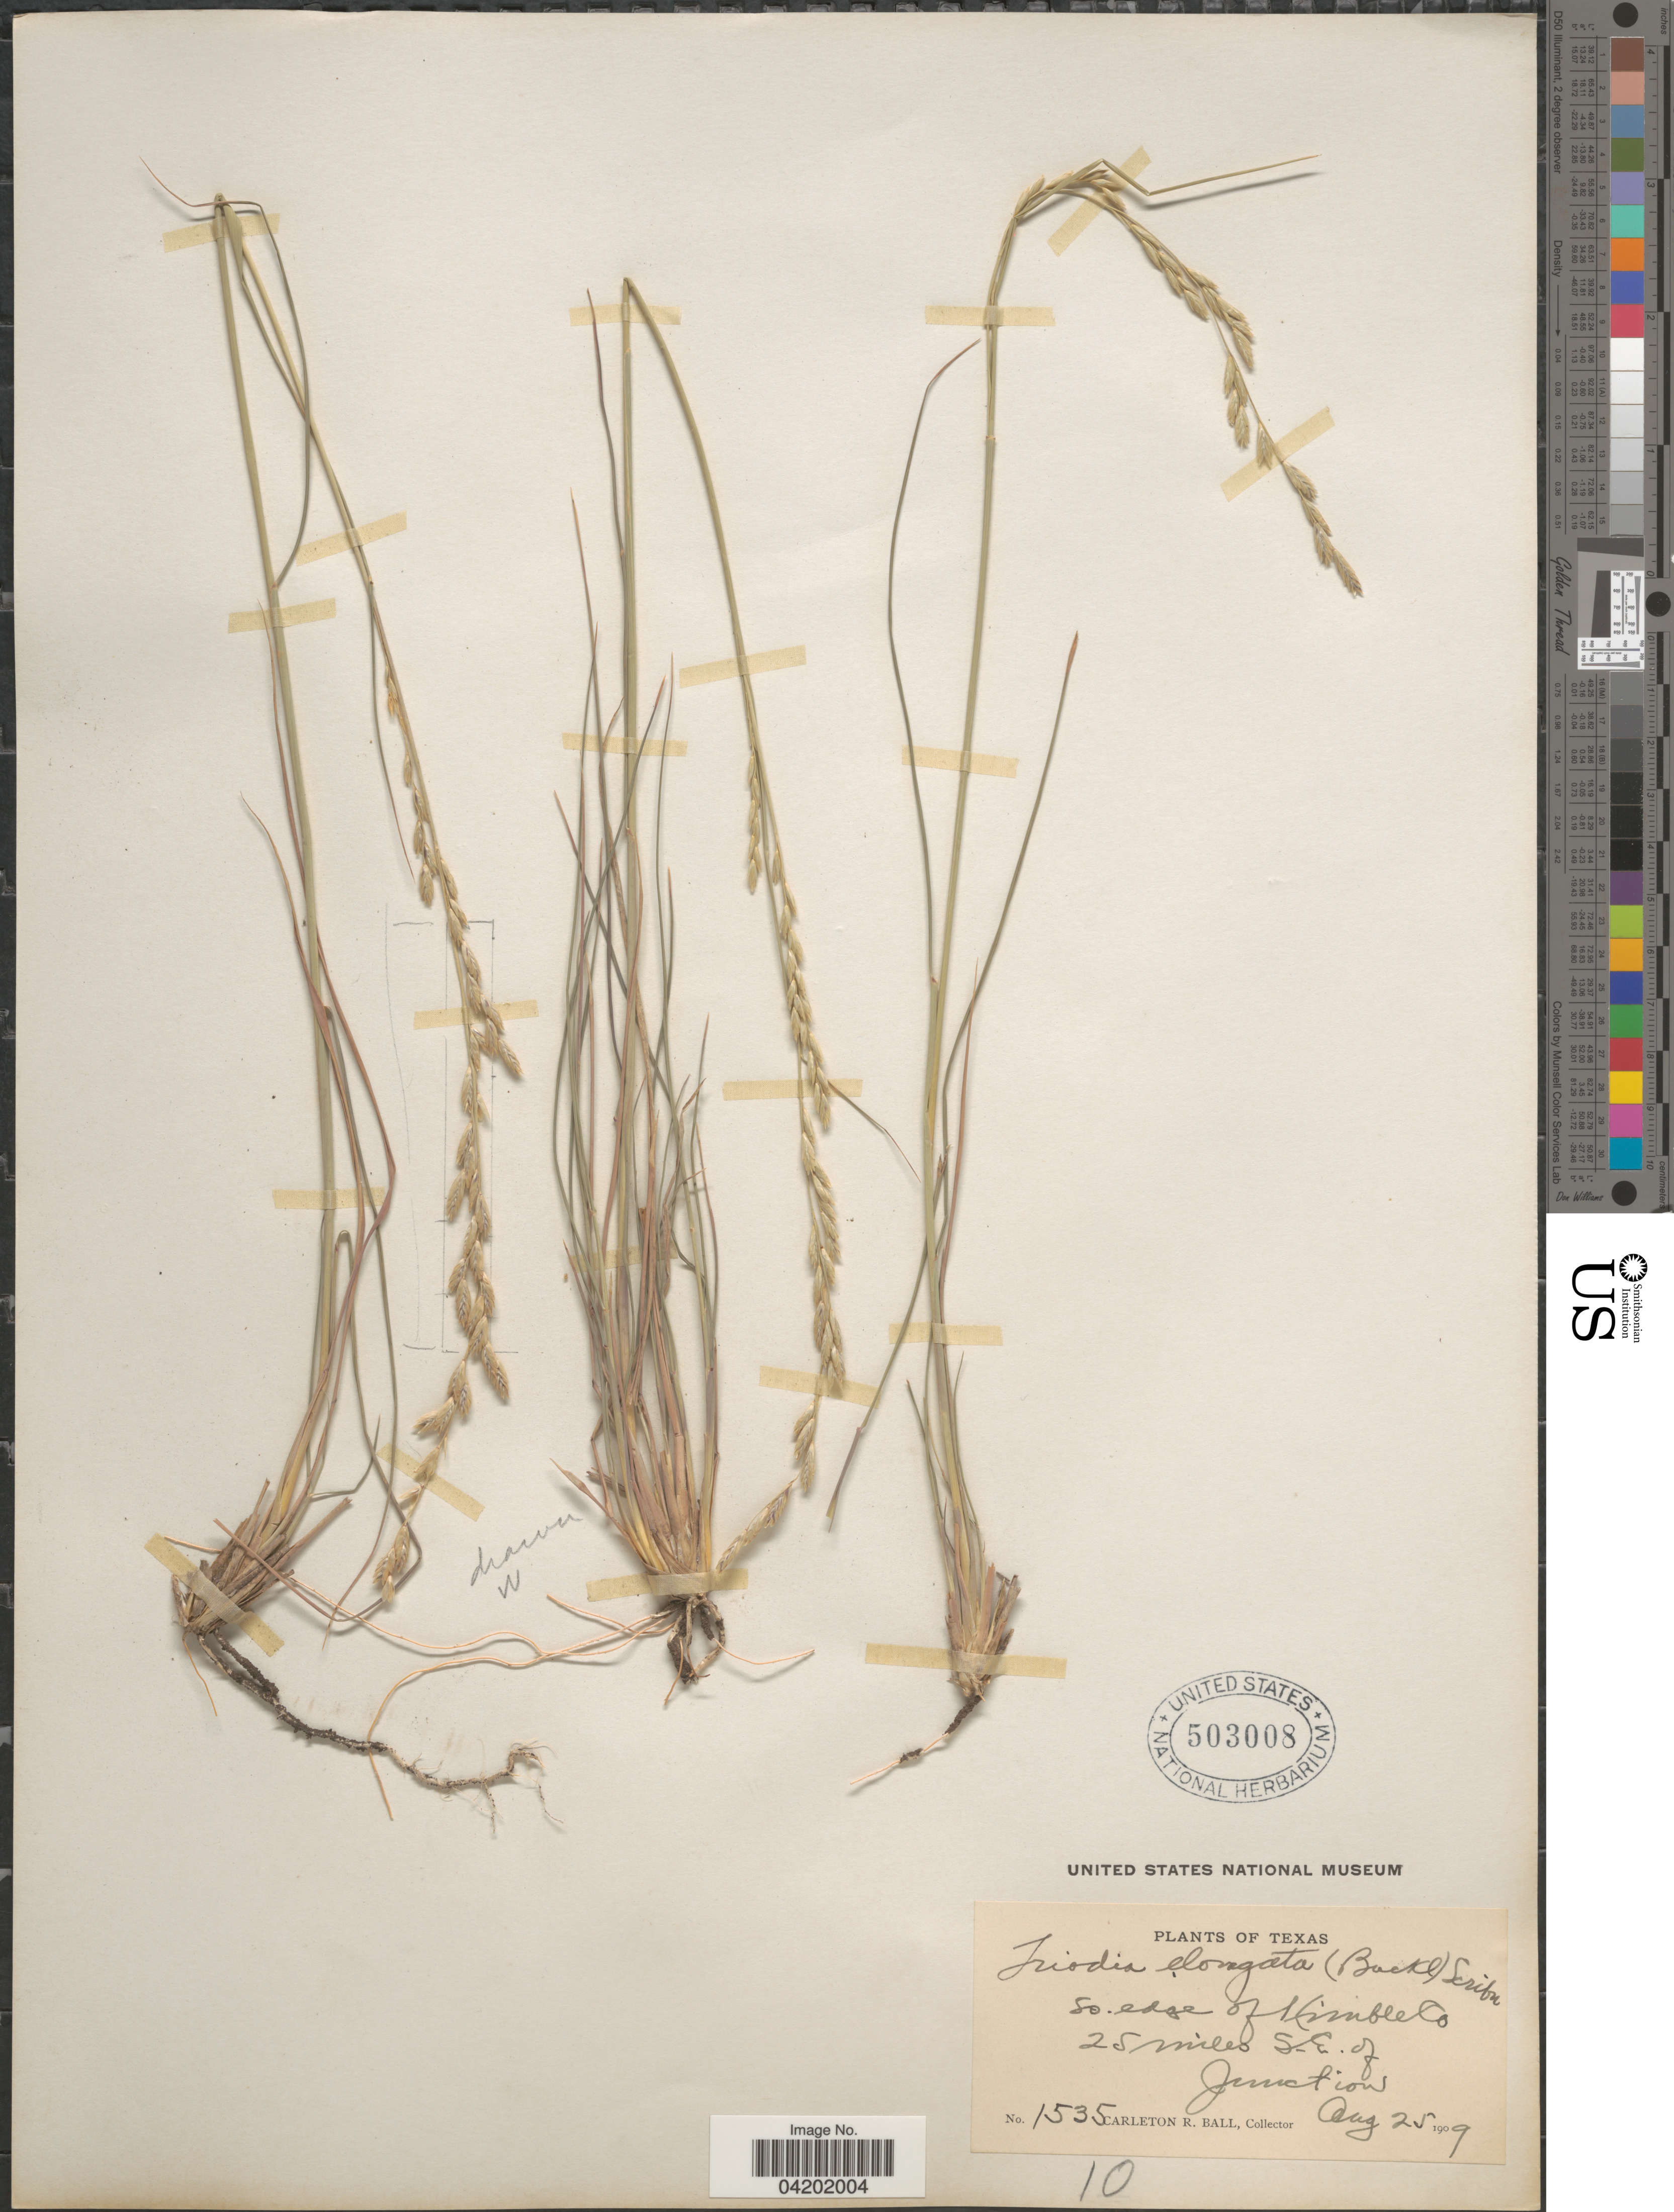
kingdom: Plantae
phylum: Tracheophyta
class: Liliopsida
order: Poales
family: Poaceae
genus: Tridentopsis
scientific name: Tridentopsis mutica var. elongata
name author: P.M. Peterson & Romasch.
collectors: C. R. Ball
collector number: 1535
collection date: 1909-08-25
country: United States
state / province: Texas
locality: So. edge of Kimble Co. 25 miles S.E. of Junction.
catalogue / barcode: US 503008